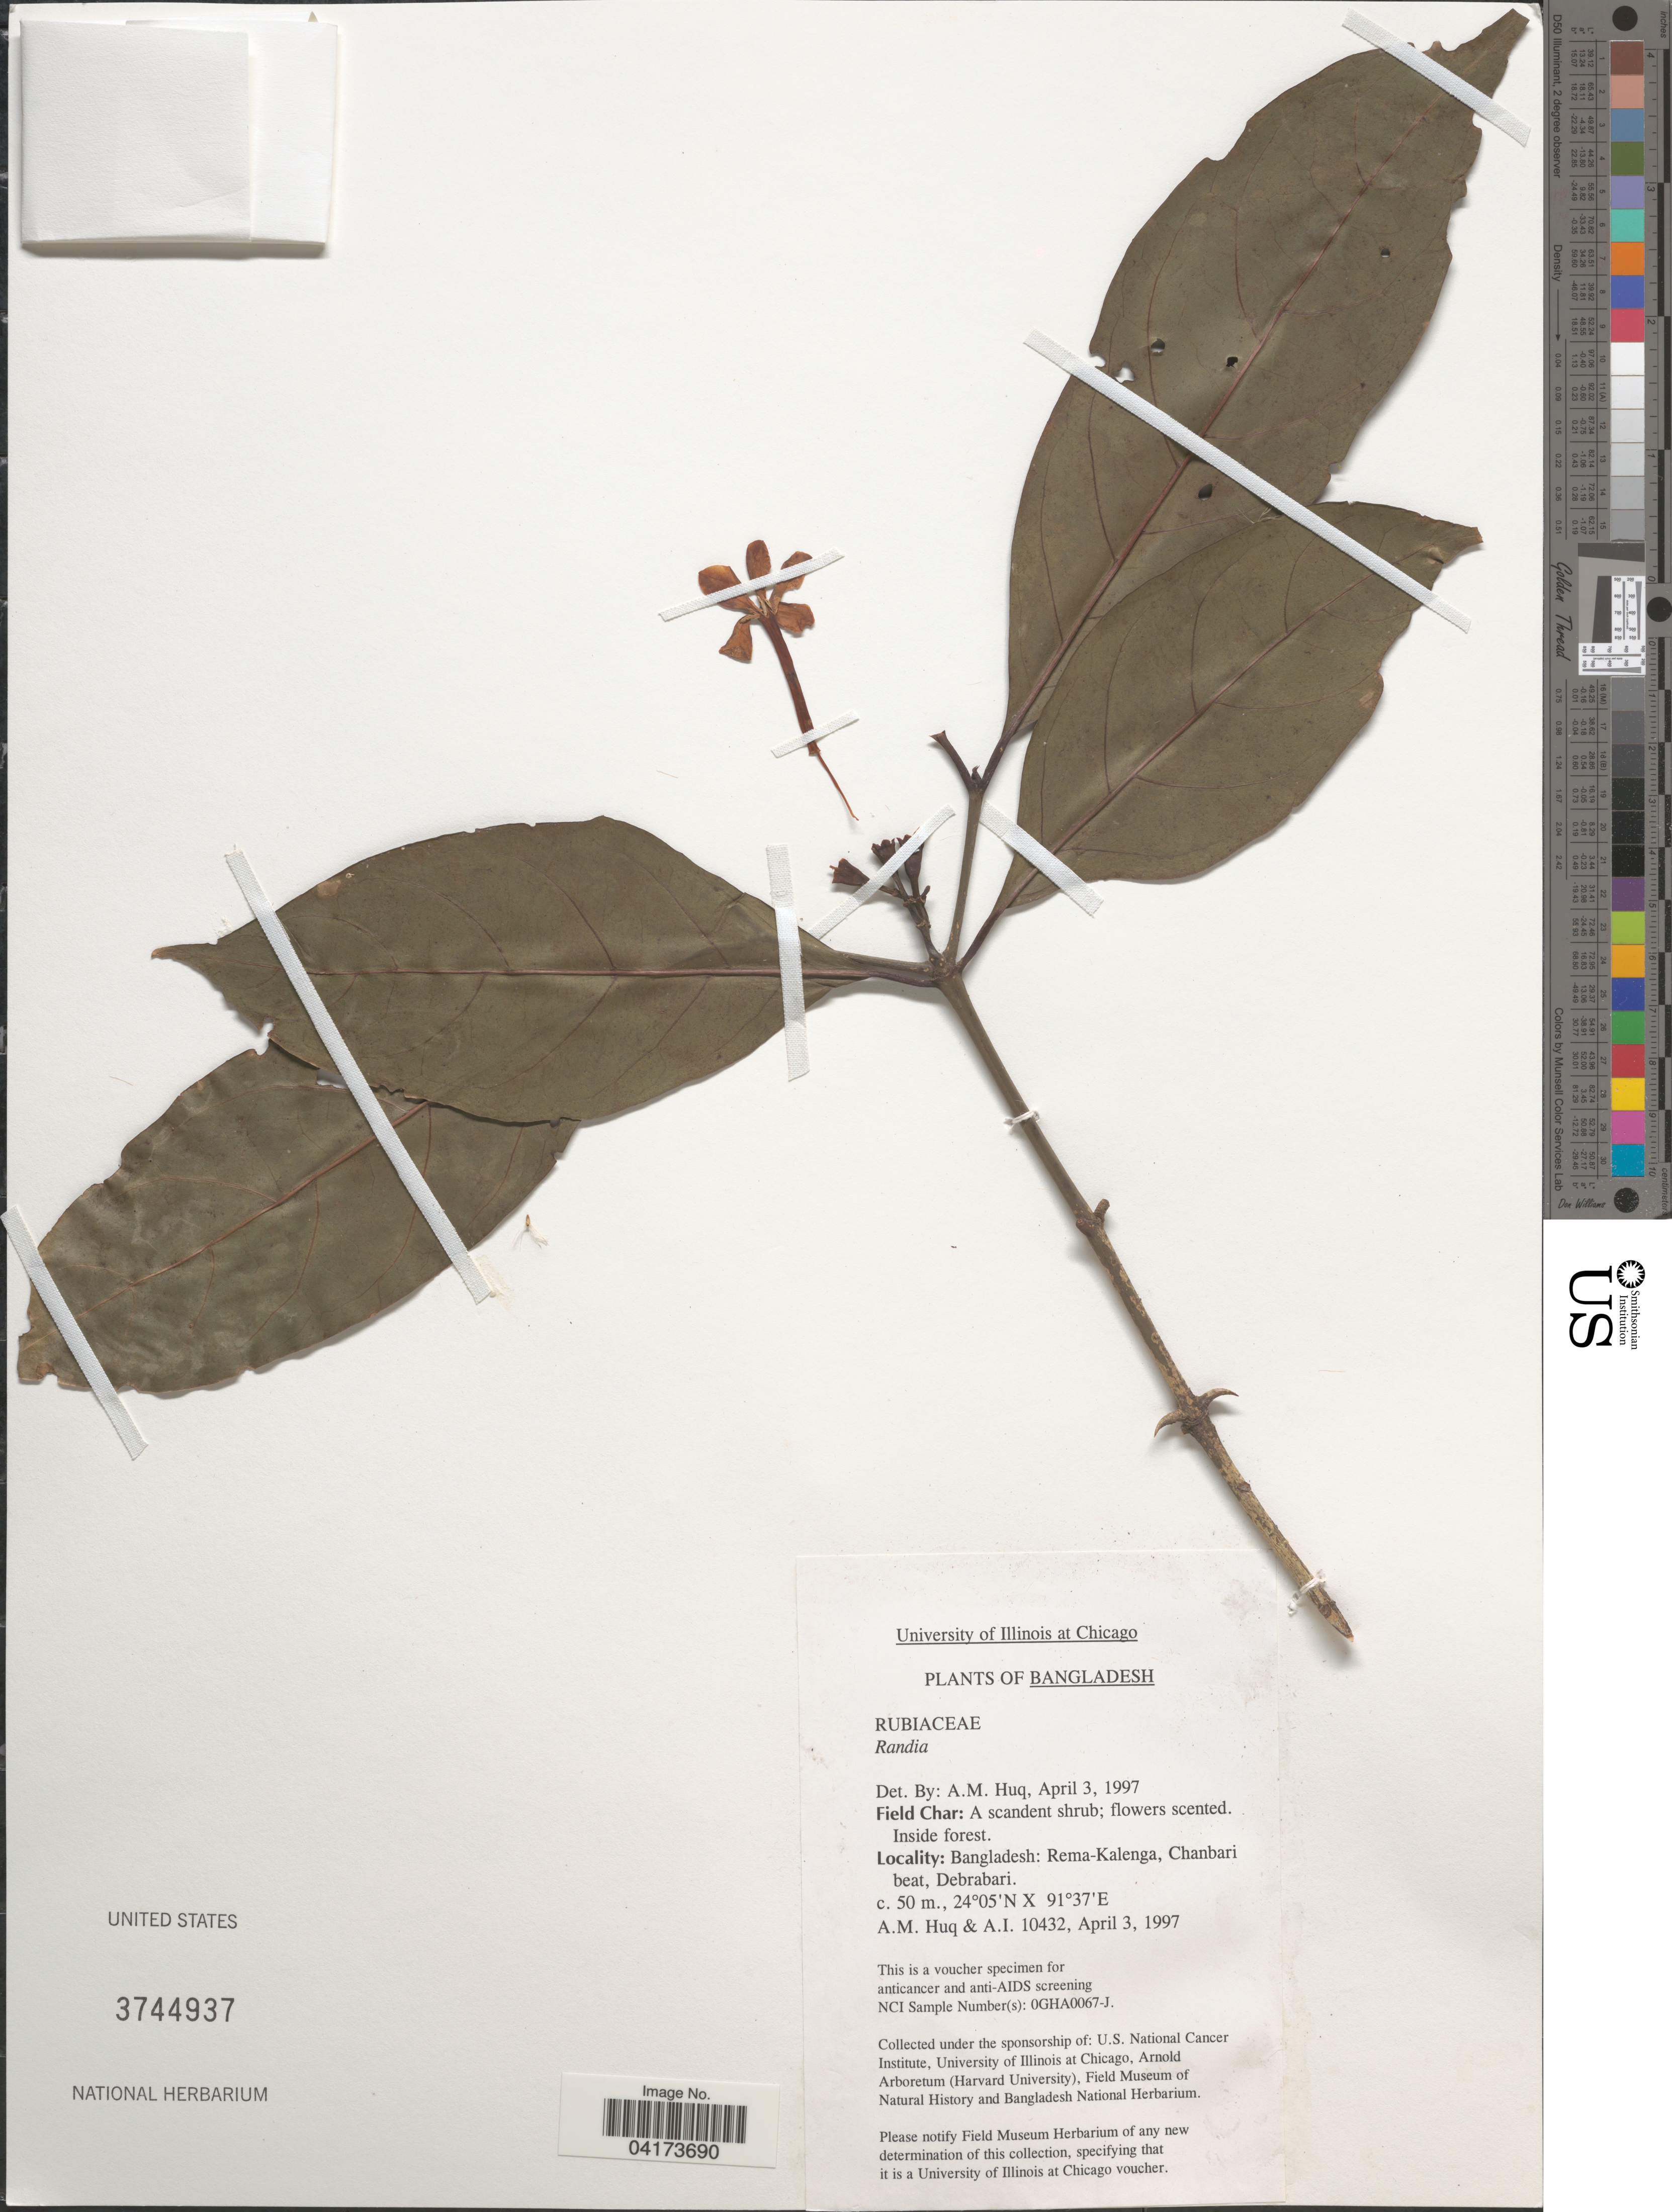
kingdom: Plantae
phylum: Tracheophyta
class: Magnoliopsida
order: Gentianales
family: Rubiaceae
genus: Randia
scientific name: Randia sp.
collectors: A. M. Huq & A. I.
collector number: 10432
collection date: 1997-04-03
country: Bangladesh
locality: Rema-Kalenga, Chanbari beat, Debrabari.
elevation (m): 50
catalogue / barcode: US 3744937